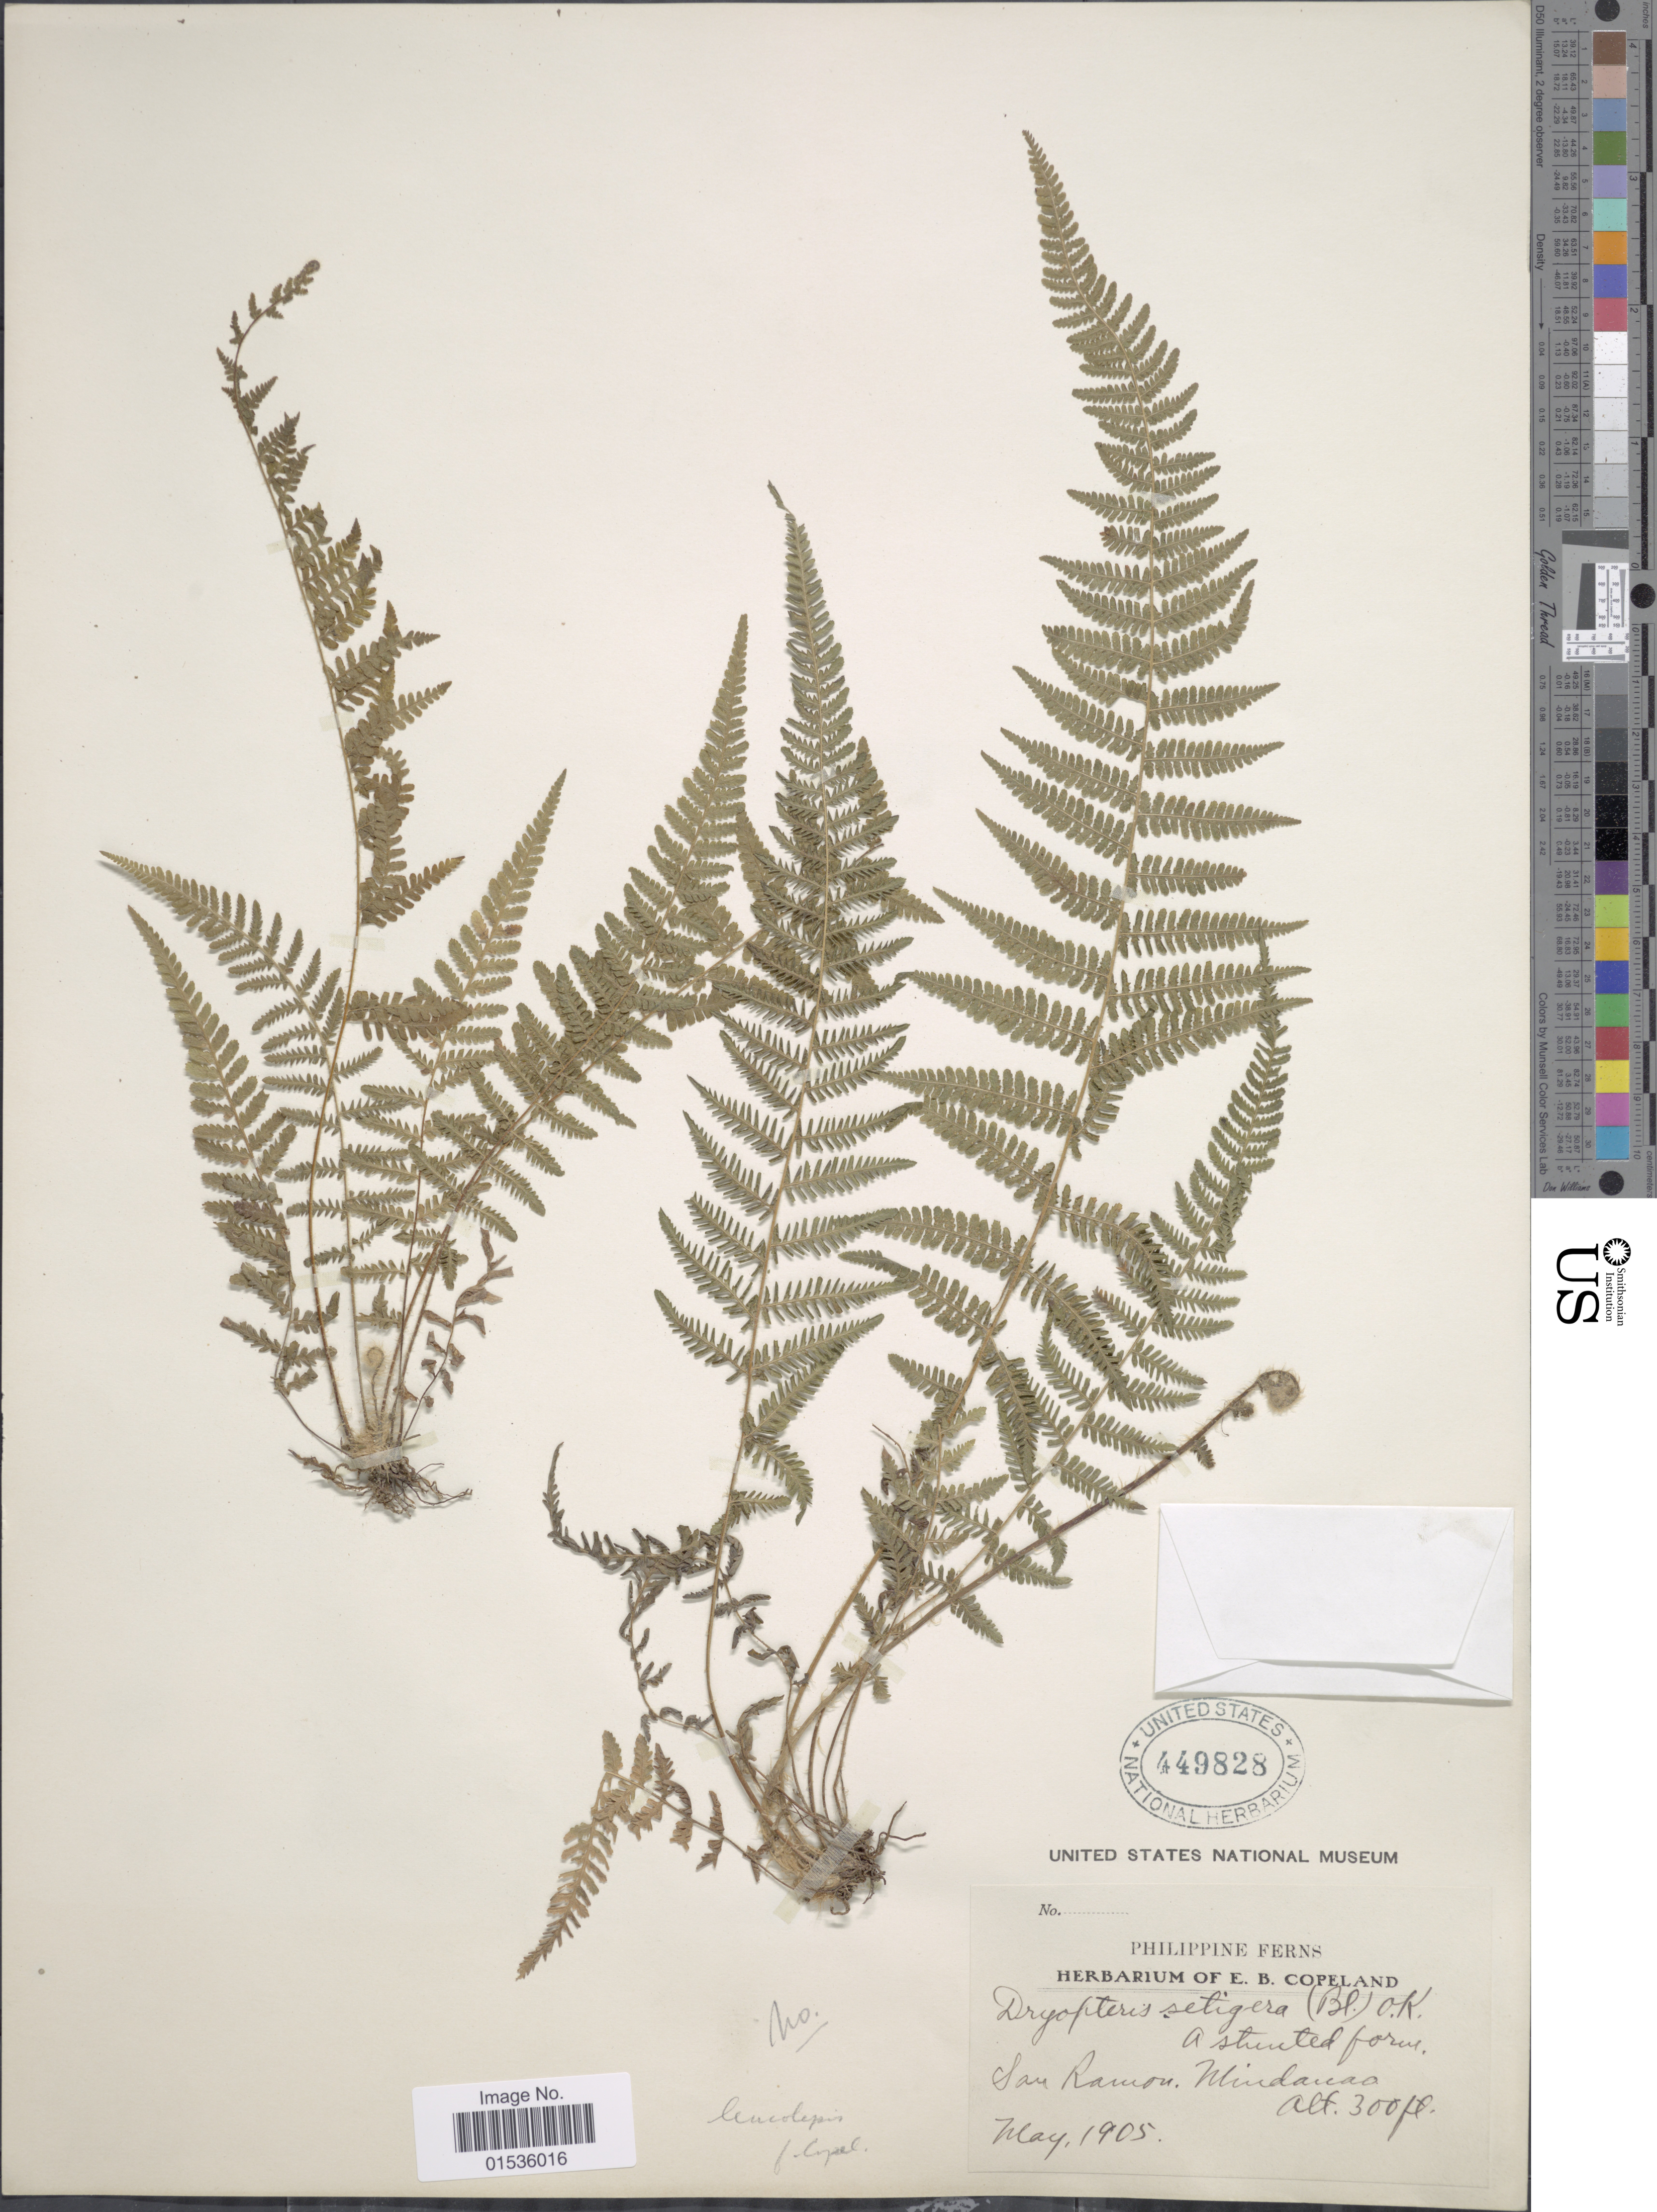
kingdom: Plantae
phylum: Tracheophyta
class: Polypodiopsida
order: Polypodiales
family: Thelypteridaceae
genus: Macrothelypteris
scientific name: Macrothelypteris polypodioides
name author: (Hook.) Holttum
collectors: ex herb. E. B. Copeland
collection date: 1905-05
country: Philippines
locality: Philippine, San Ramon, Mindanao.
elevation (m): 914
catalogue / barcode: US 449828